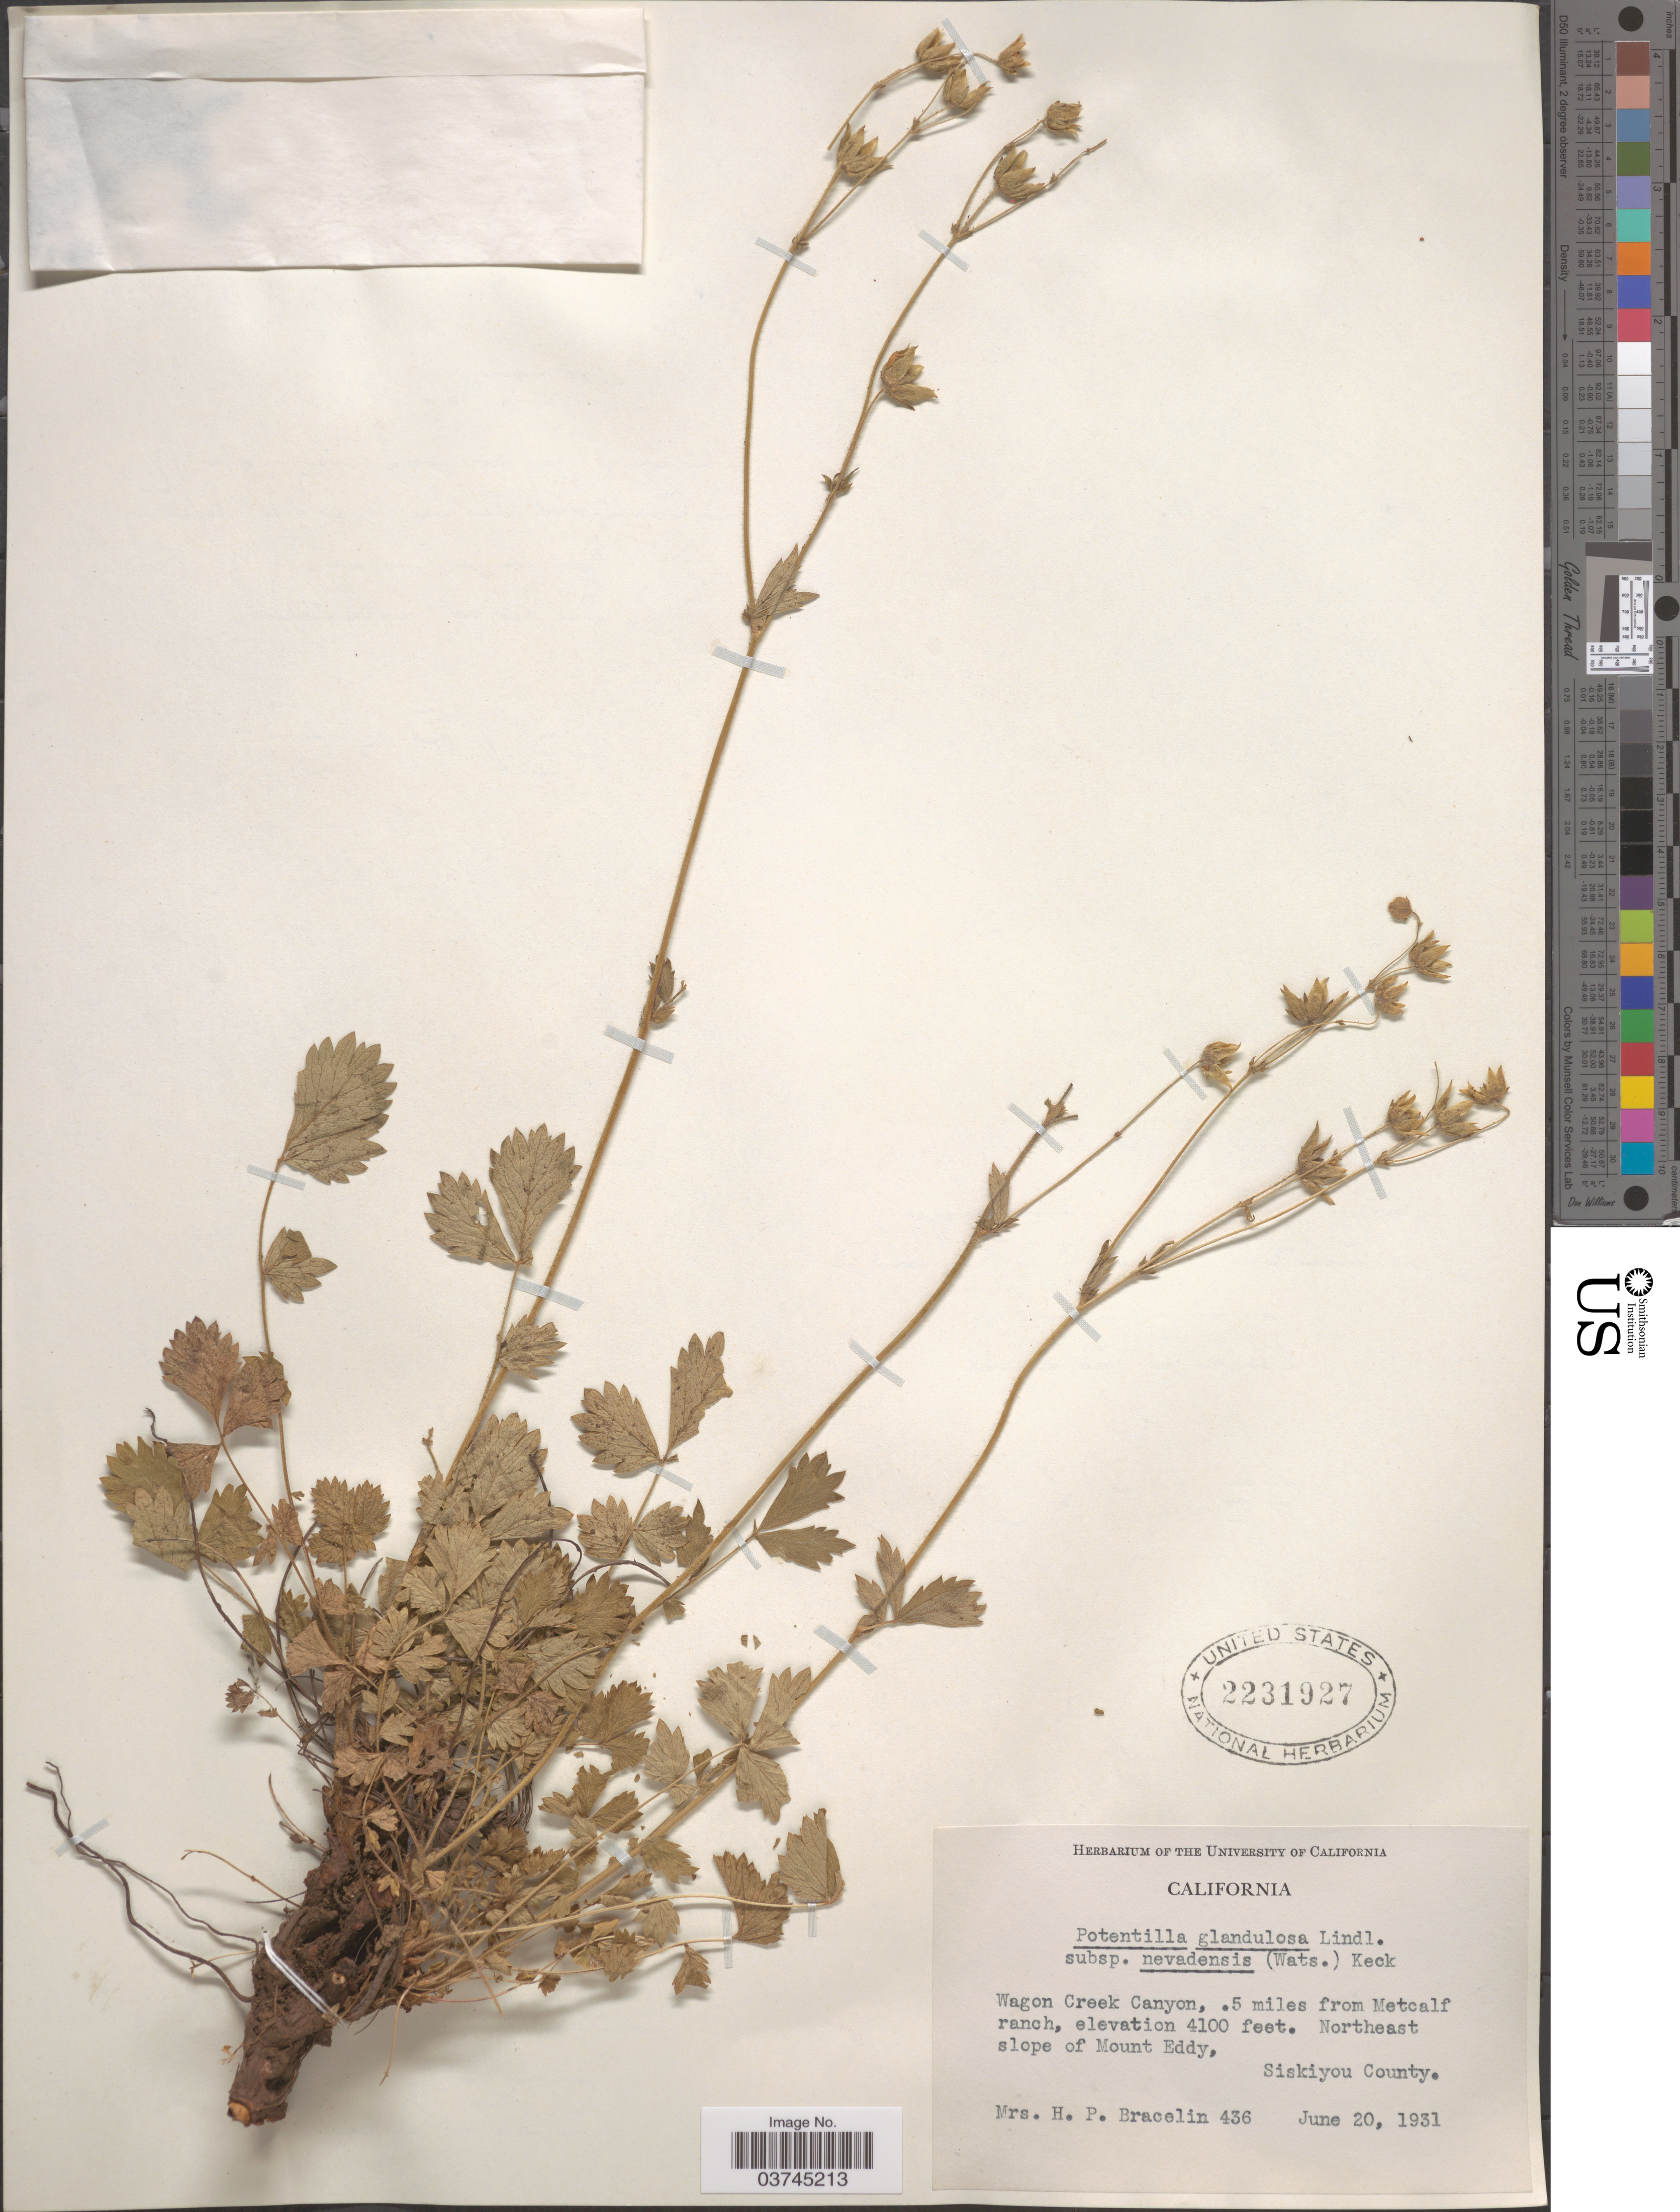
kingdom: Plantae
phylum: Tracheophyta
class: Magnoliopsida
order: Rosales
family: Rosaceae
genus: Drymocallis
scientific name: Drymocallis lactea var. austiniae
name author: (Jeps.) Ertter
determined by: Strong, Mark T., (BOT), Smithsonian Institution - National Museum of Natural History (UNITED STATES)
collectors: H. Bracelin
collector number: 436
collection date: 1931-06-20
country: United States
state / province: California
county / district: Siskiyou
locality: Wagon Creek Canyon, .5 miles from Metcalf ranch. Northeast slope of Mount Eddy, Siskiyou County.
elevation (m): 1250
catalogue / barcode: US 2231927